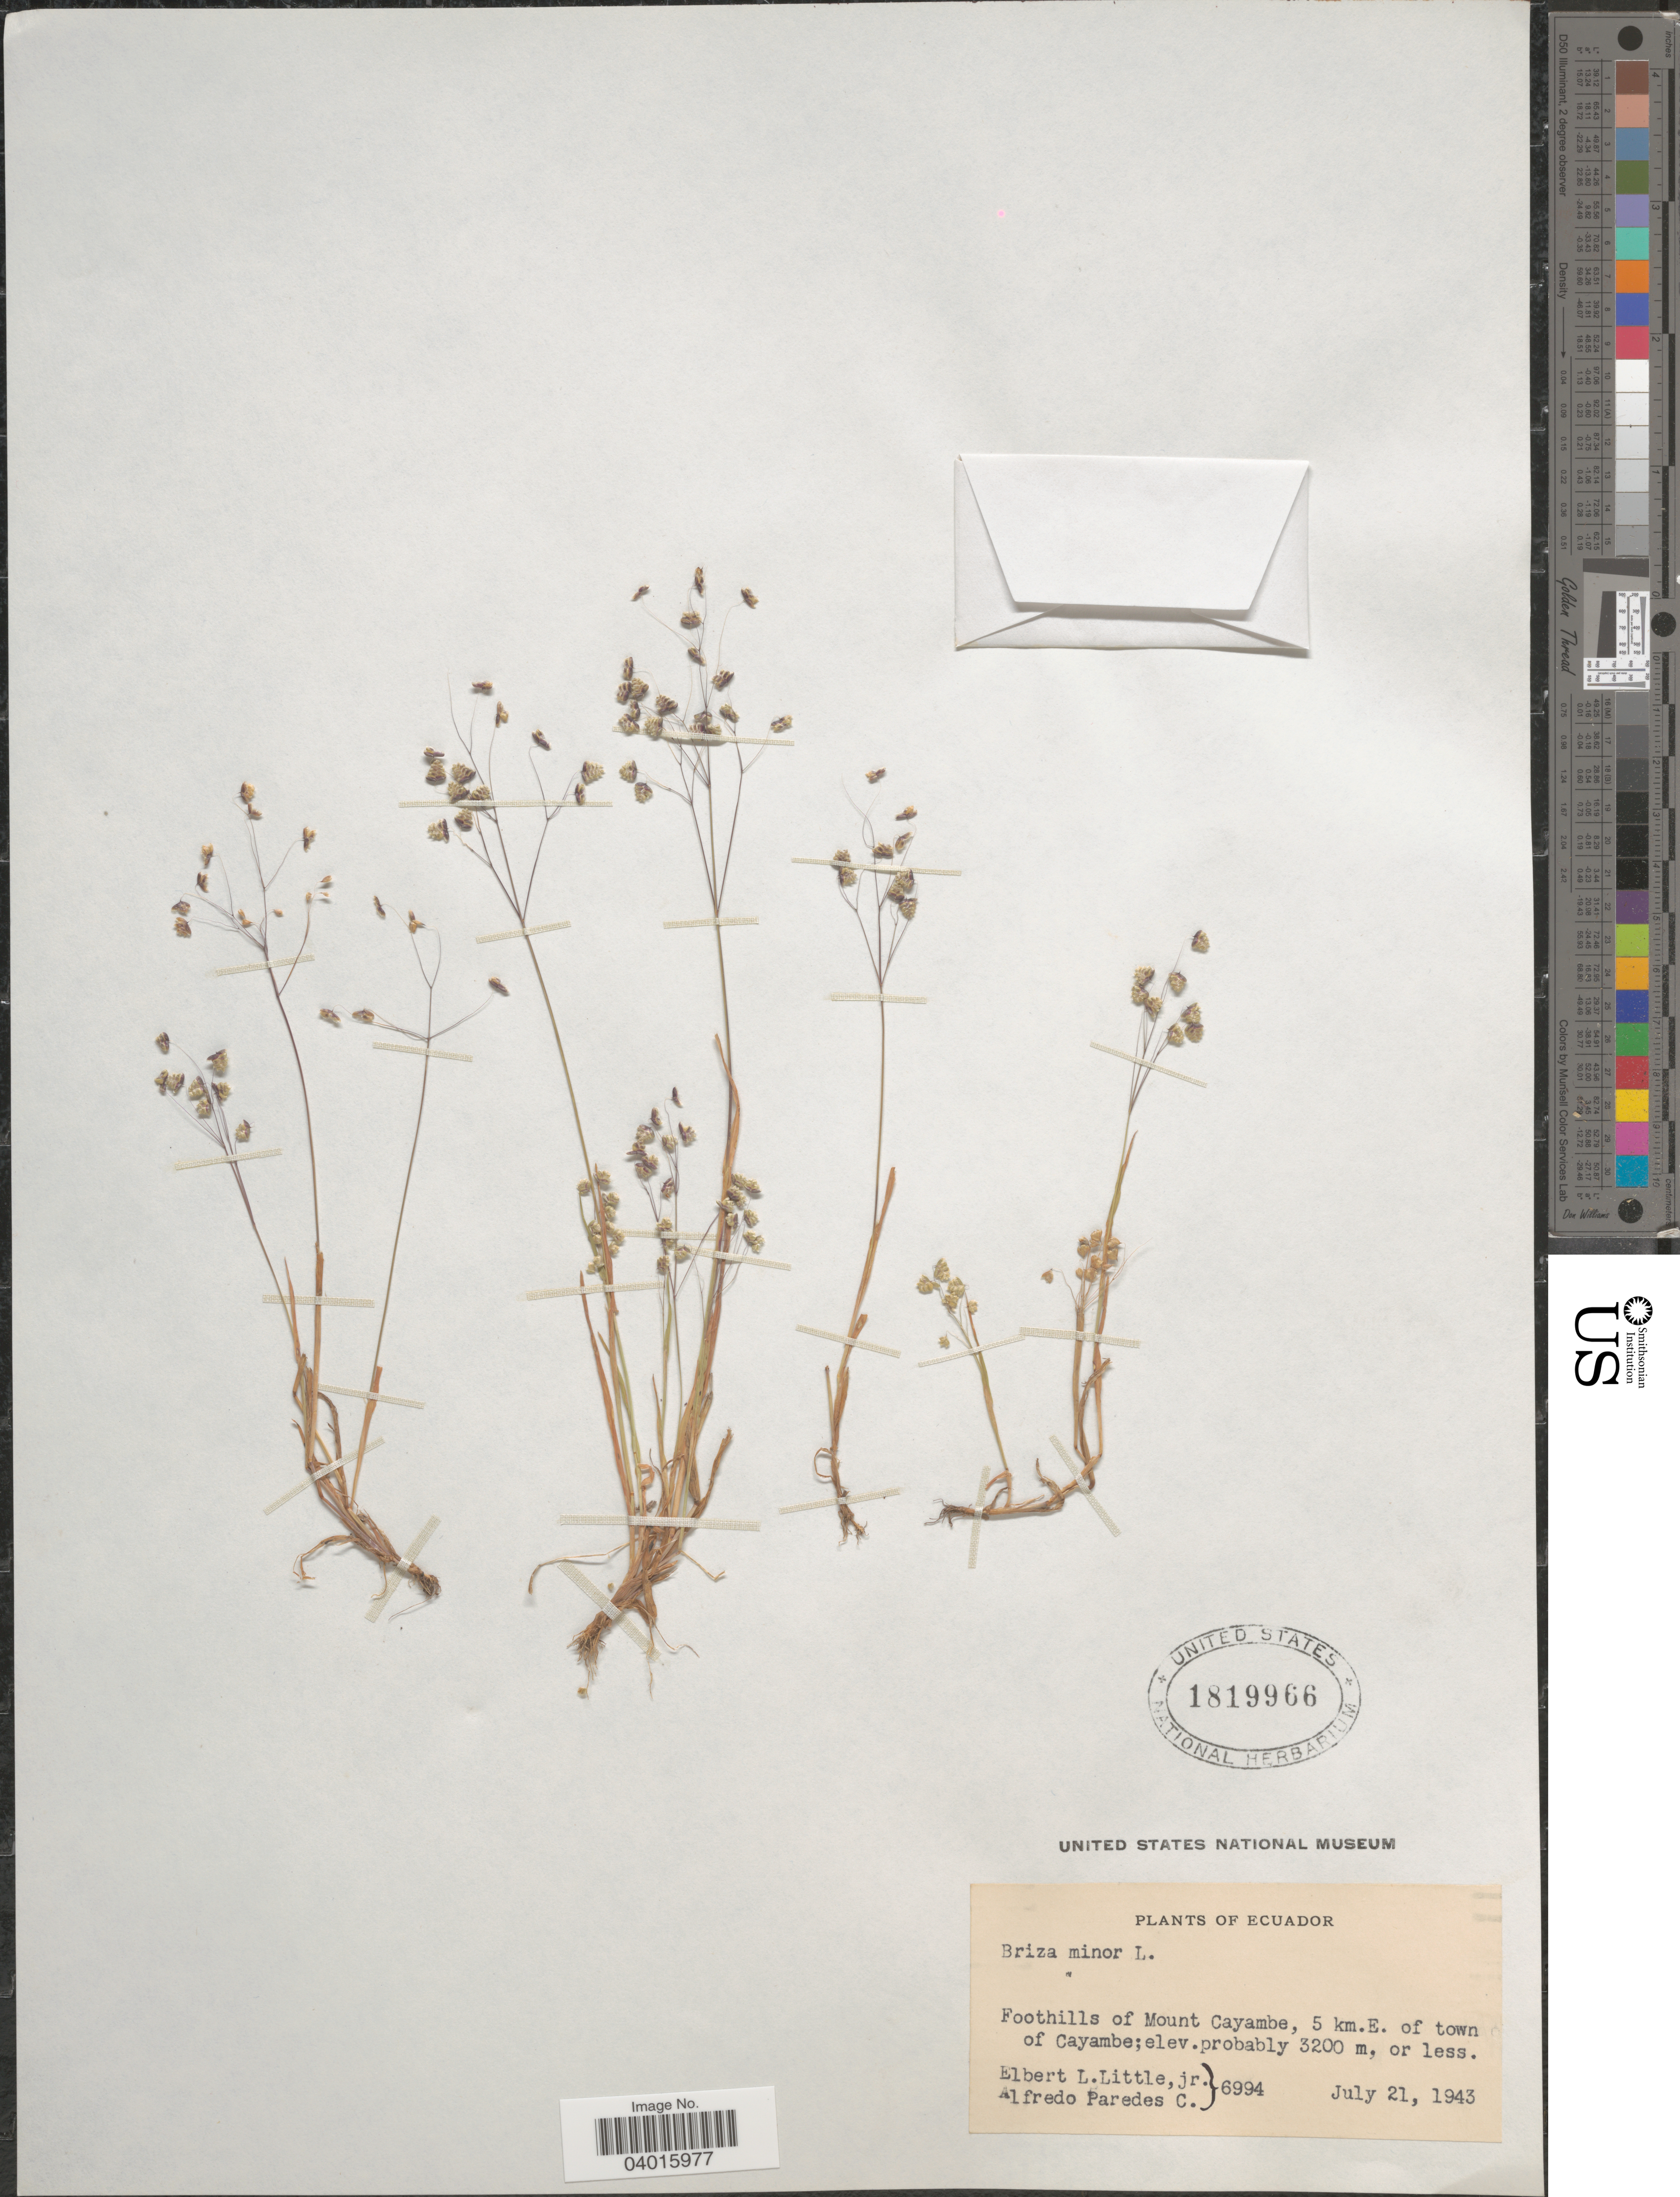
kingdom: Plantae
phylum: Tracheophyta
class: Liliopsida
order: Poales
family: Poaceae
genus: Briza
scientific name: Briza minor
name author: L.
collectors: E. L. Little & A. Paredes C.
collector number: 6994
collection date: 1943-07-21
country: Ecuador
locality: Foothills of Mount Cayambe, 5 km.E. of town of Cayambe.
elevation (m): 3200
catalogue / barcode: US 1819966